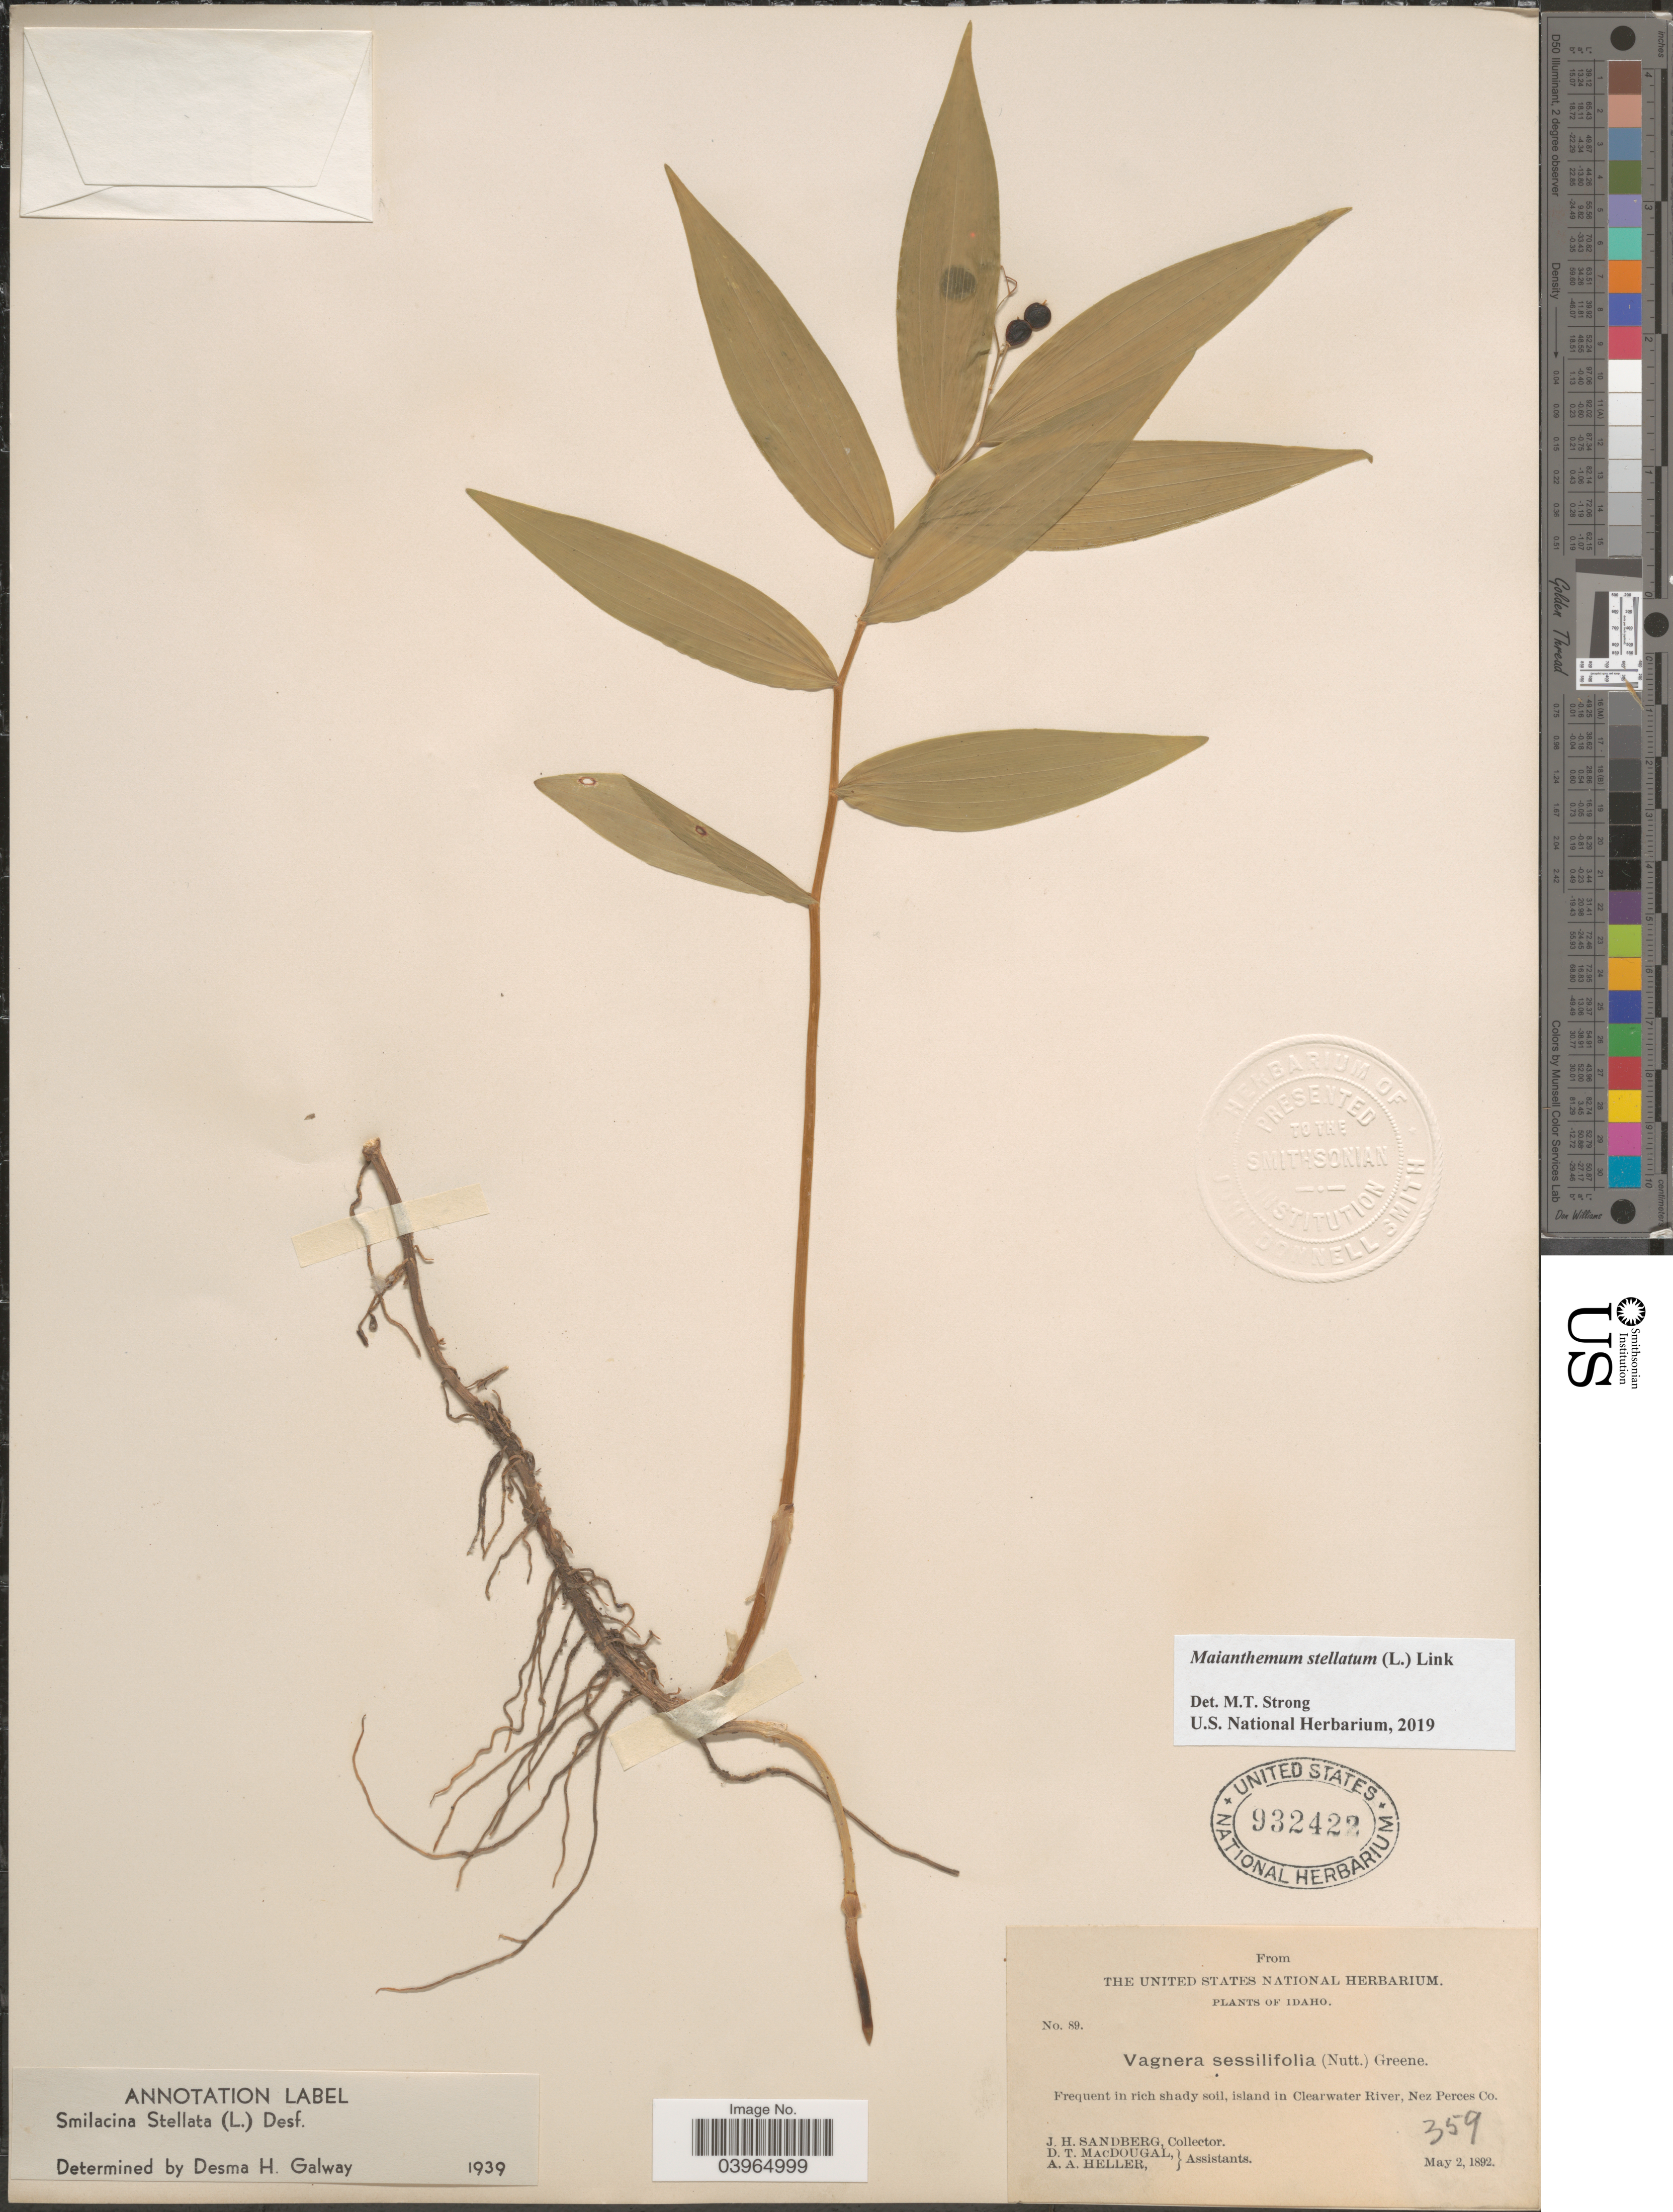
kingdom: Plantae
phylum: Tracheophyta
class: Liliopsida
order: Asparagales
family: Asparagaceae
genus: Maianthemum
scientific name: Maianthemum stellatum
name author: (L.) Link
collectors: J. H. Sandberg, D. T. MacDougal & A. A. Heller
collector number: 89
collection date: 1892-05-02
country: United States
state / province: Idaho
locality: Frequent in rich shady soil, island in Clearwater River, Nez Perces Co.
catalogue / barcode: US 932422